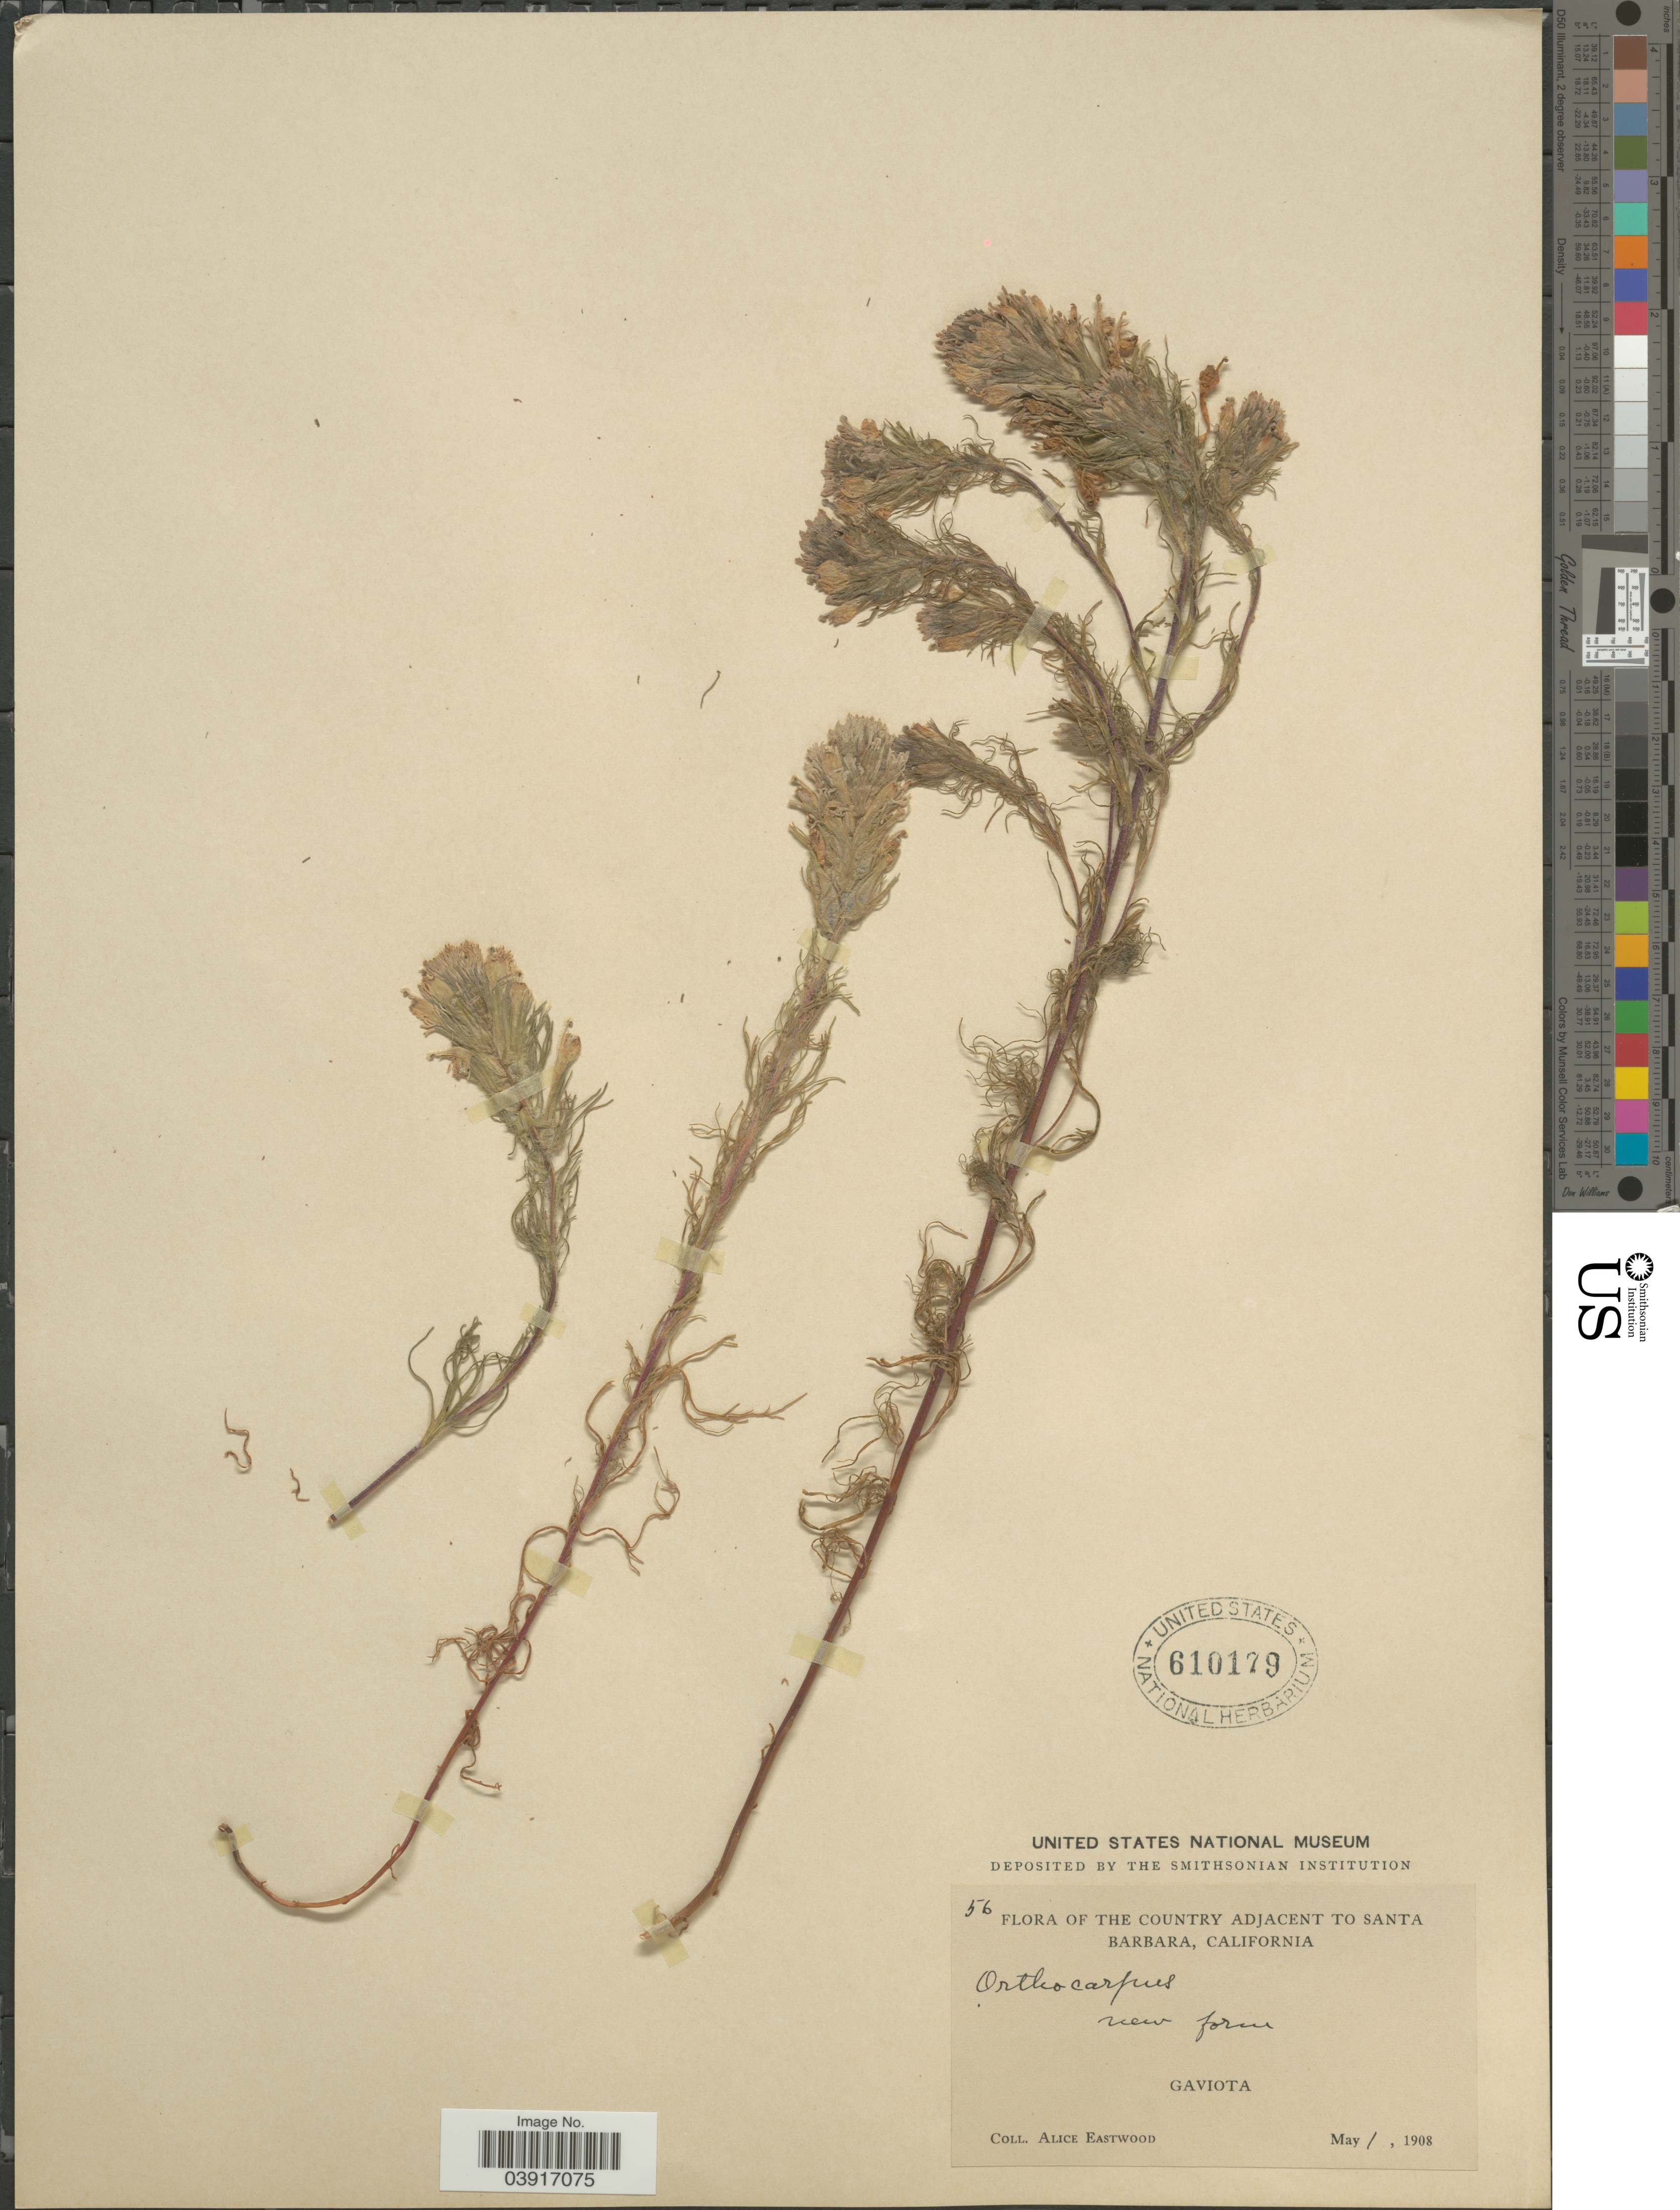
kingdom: Plantae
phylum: Tracheophyta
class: Magnoliopsida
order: Lamiales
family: Orobanchaceae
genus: Orthocarpus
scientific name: Orthocarpus densiflorus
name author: Benth.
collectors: A. Eastwood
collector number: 56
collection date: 1908-05-01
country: United States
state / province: California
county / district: Santa Barbara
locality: The Country adjacent to Santa Barbara. Gaviota.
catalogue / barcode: US 610179